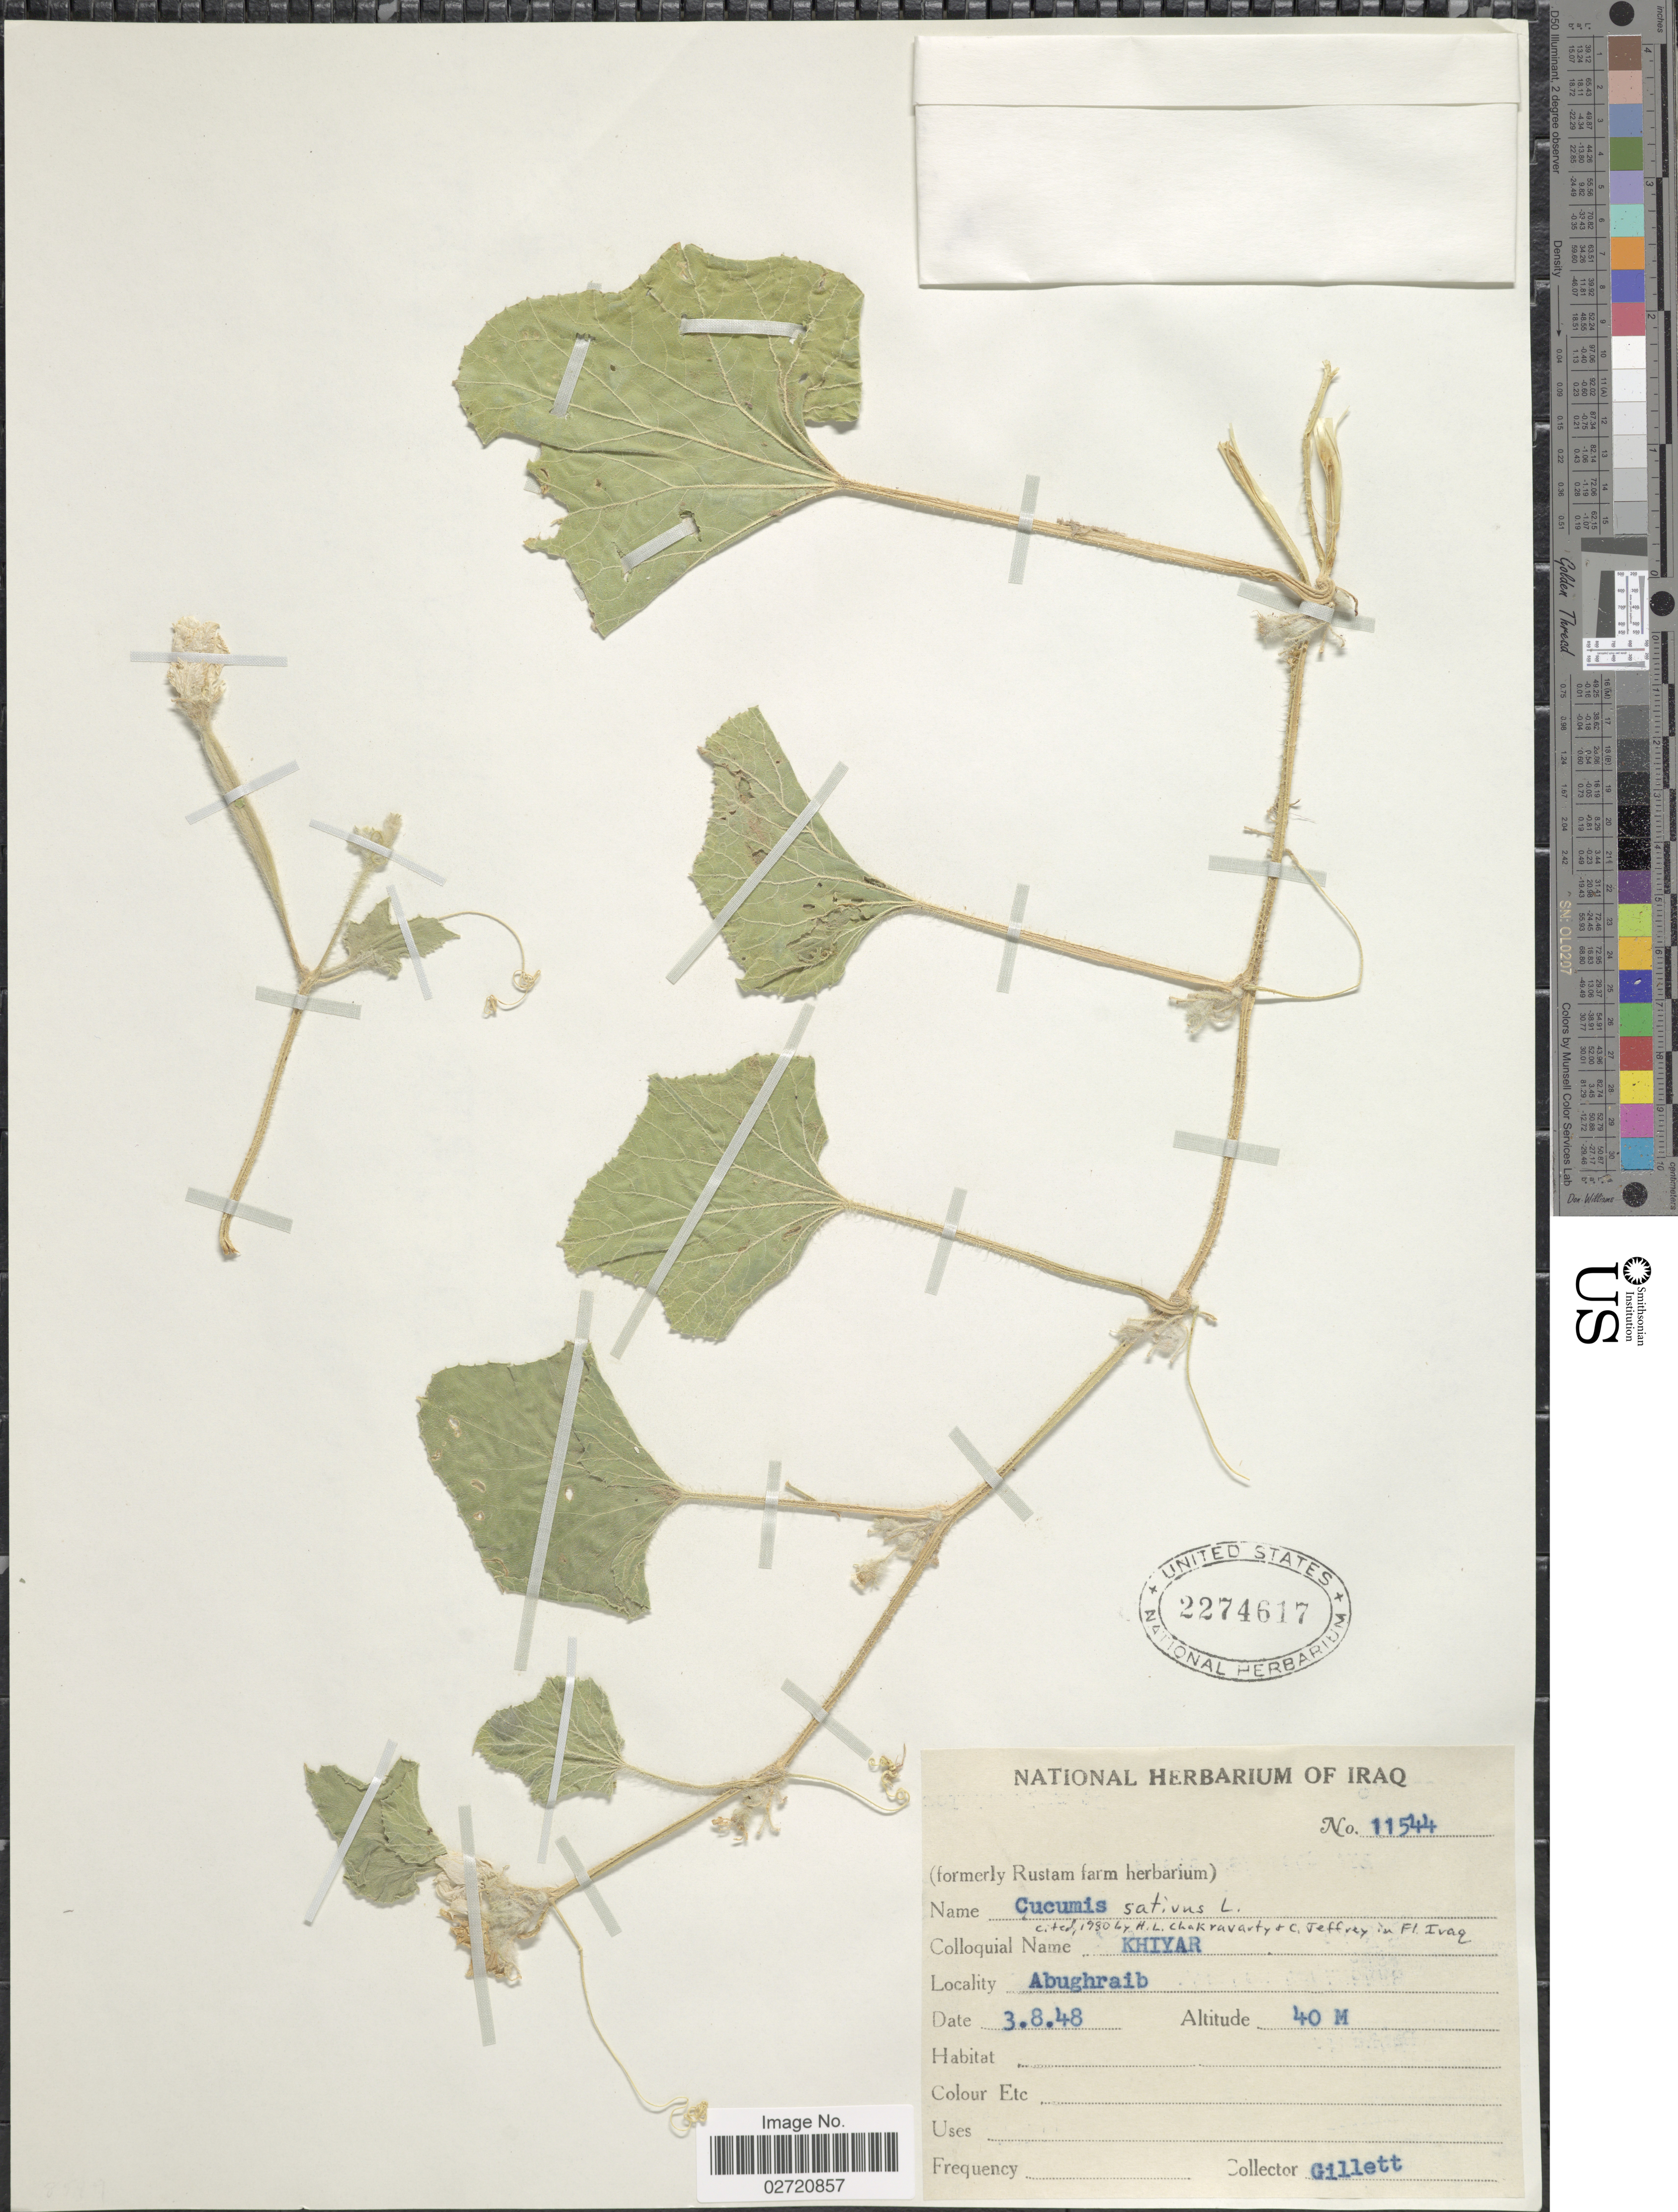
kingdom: Plantae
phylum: Tracheophyta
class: Magnoliopsida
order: Cucurbitales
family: Cucurbitaceae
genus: Cucumis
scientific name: Cucumis sativus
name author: L.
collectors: Gillett, --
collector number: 11544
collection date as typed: Transcribed d/m/y: 3/8/48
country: Iraq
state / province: Baghdad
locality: Abughraib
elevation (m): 40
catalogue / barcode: US 2274617